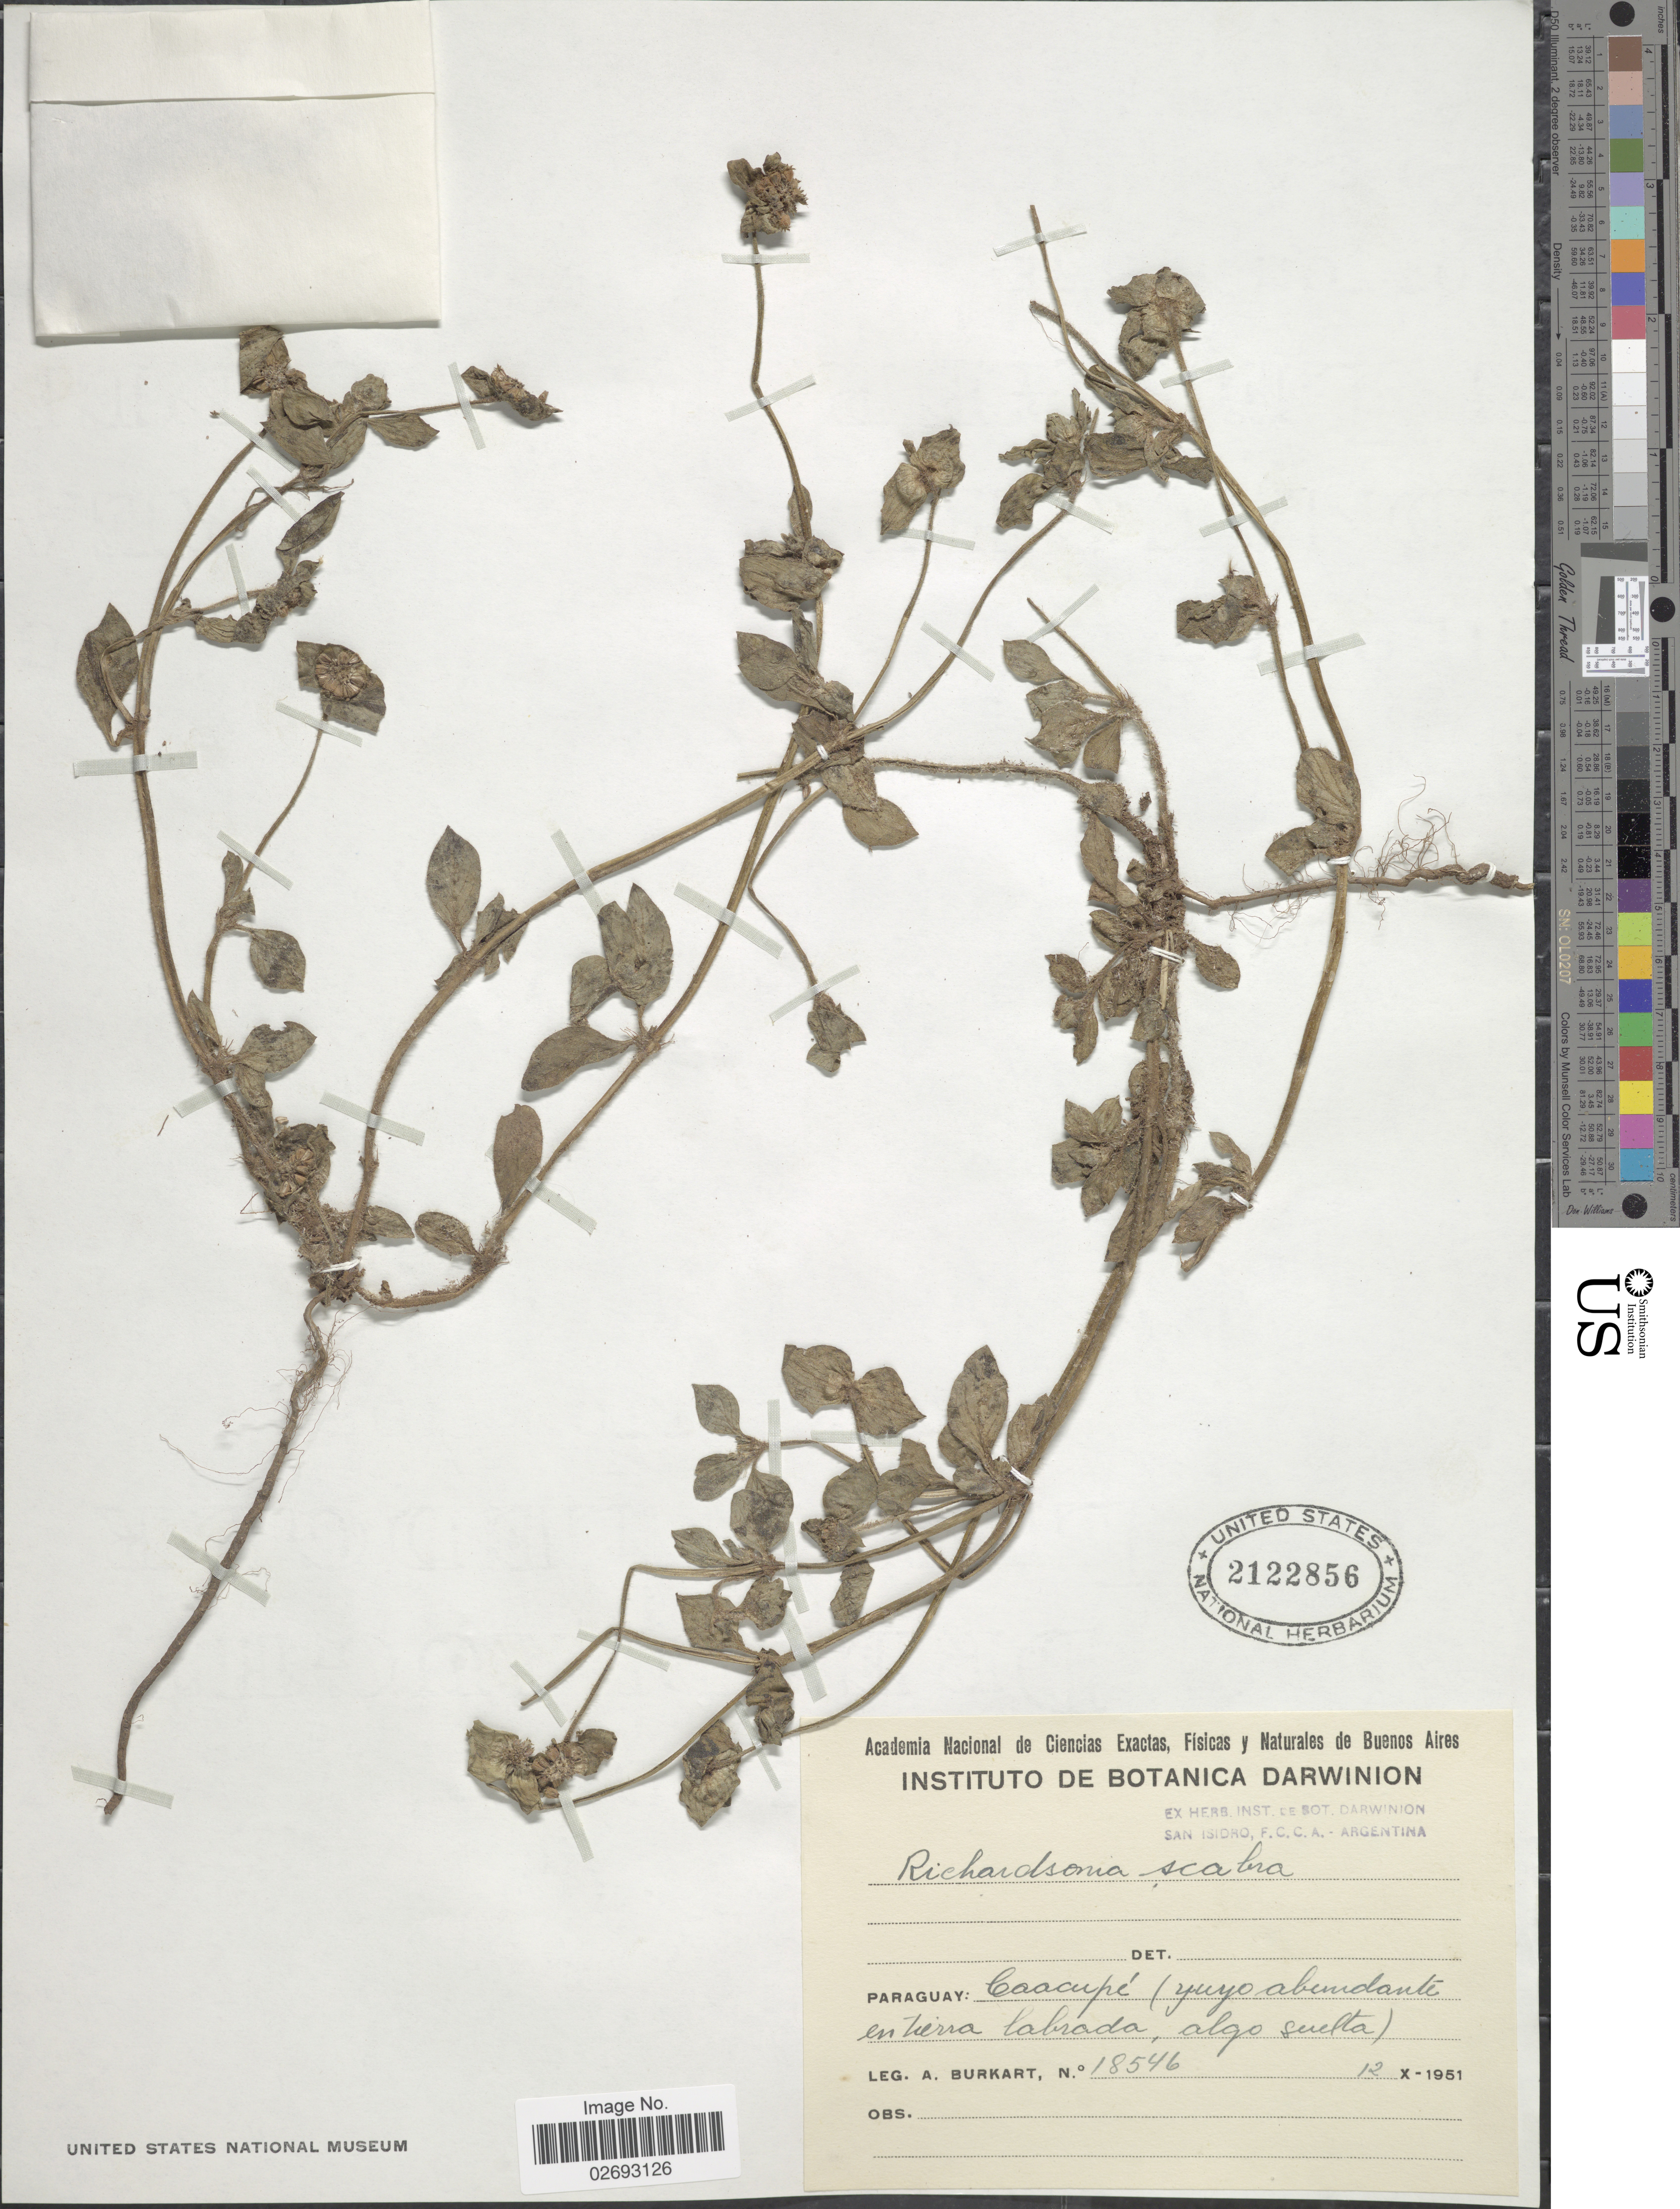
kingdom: Plantae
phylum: Tracheophyta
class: Magnoliopsida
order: Gentianales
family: Rubiaceae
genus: Richardia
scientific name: Richardia scabra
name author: L.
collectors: A. E. Burkart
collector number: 18546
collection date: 1951-10-12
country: Paraguay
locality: Caacupe.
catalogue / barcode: US 2122856